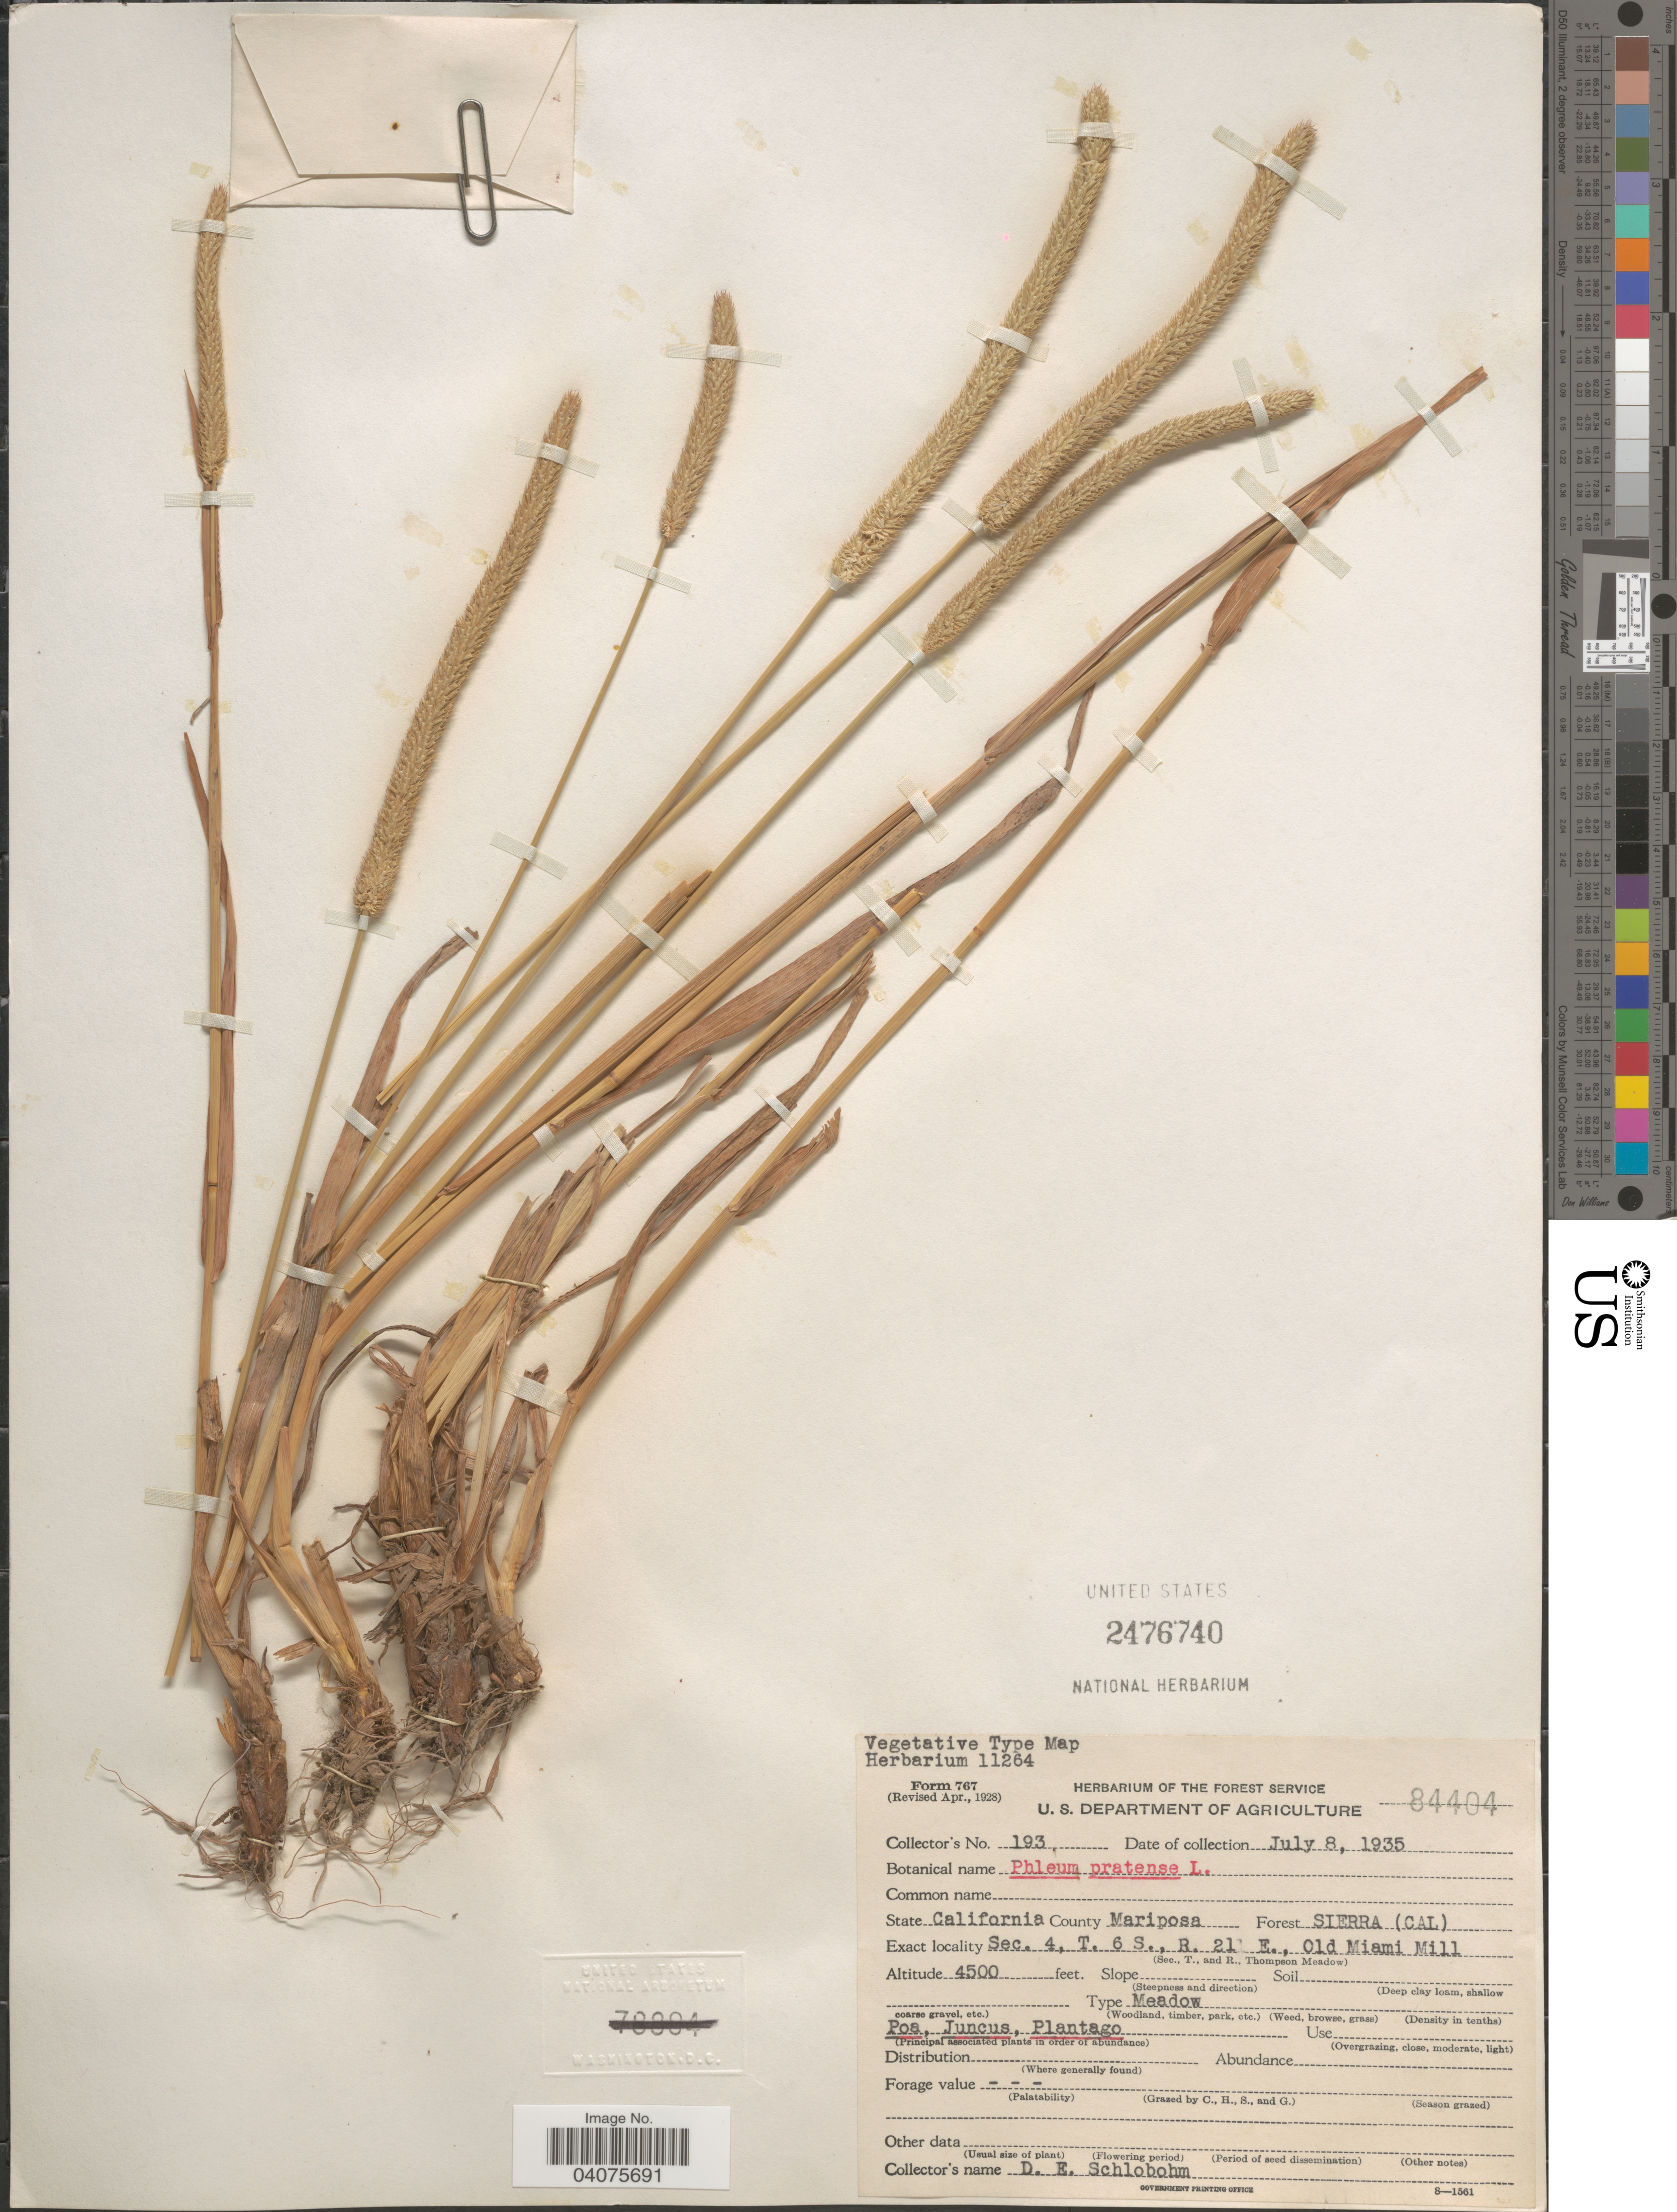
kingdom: Plantae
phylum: Tracheophyta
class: Liliopsida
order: Poales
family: Poaceae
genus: Phleum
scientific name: Phleum alpinum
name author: L.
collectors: D. Schlobohm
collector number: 193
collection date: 1935-07-08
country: United States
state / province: California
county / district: Mariposa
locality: County Mariposa. Forest Sierra. Sec. 4, T. 6 S., R. 21 E., Old Miami Mill.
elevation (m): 1372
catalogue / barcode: US 2476740